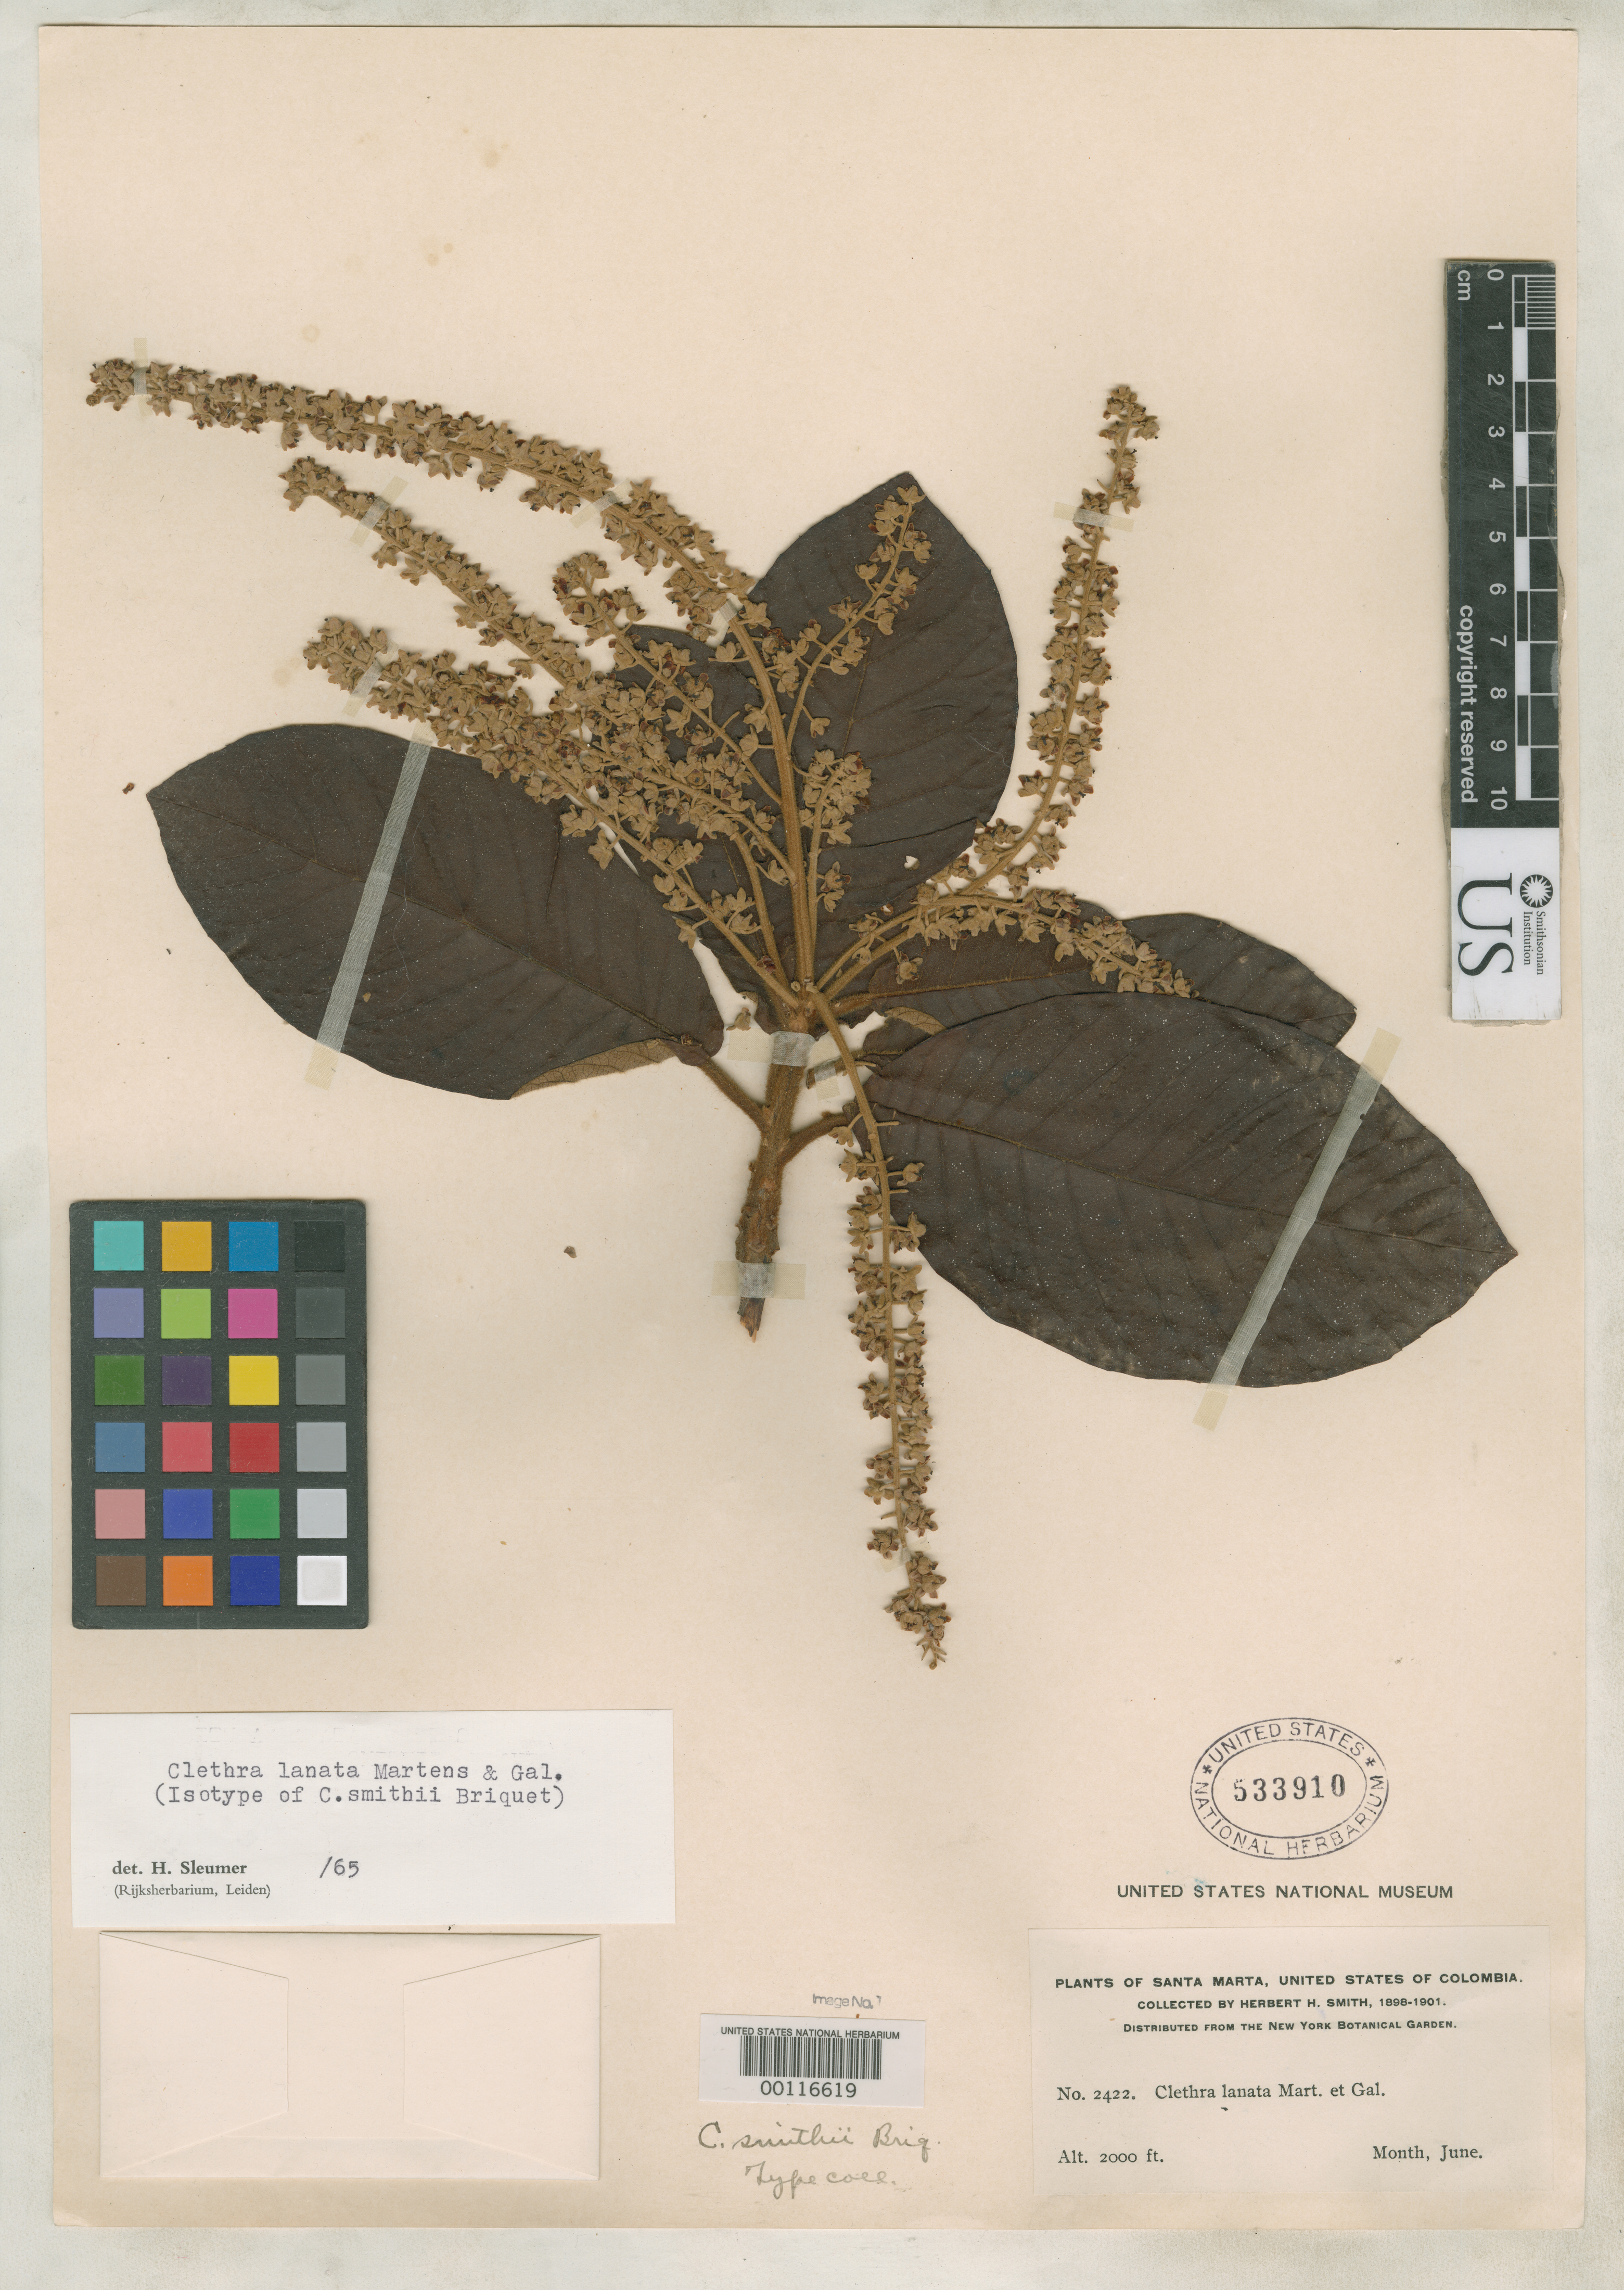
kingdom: Plantae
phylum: Tracheophyta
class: Magnoliopsida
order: Ericales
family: Clethraceae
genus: Clethra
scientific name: Clethra smithii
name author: Briq.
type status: Isotype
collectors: Herbert H. Smith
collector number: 2422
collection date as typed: Jun 1899 to -- Jun 1901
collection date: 1899-06/1901-06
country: Colombia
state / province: Magdalena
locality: Santa Marta; alt. 2000 ft.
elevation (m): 610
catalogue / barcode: US 533910